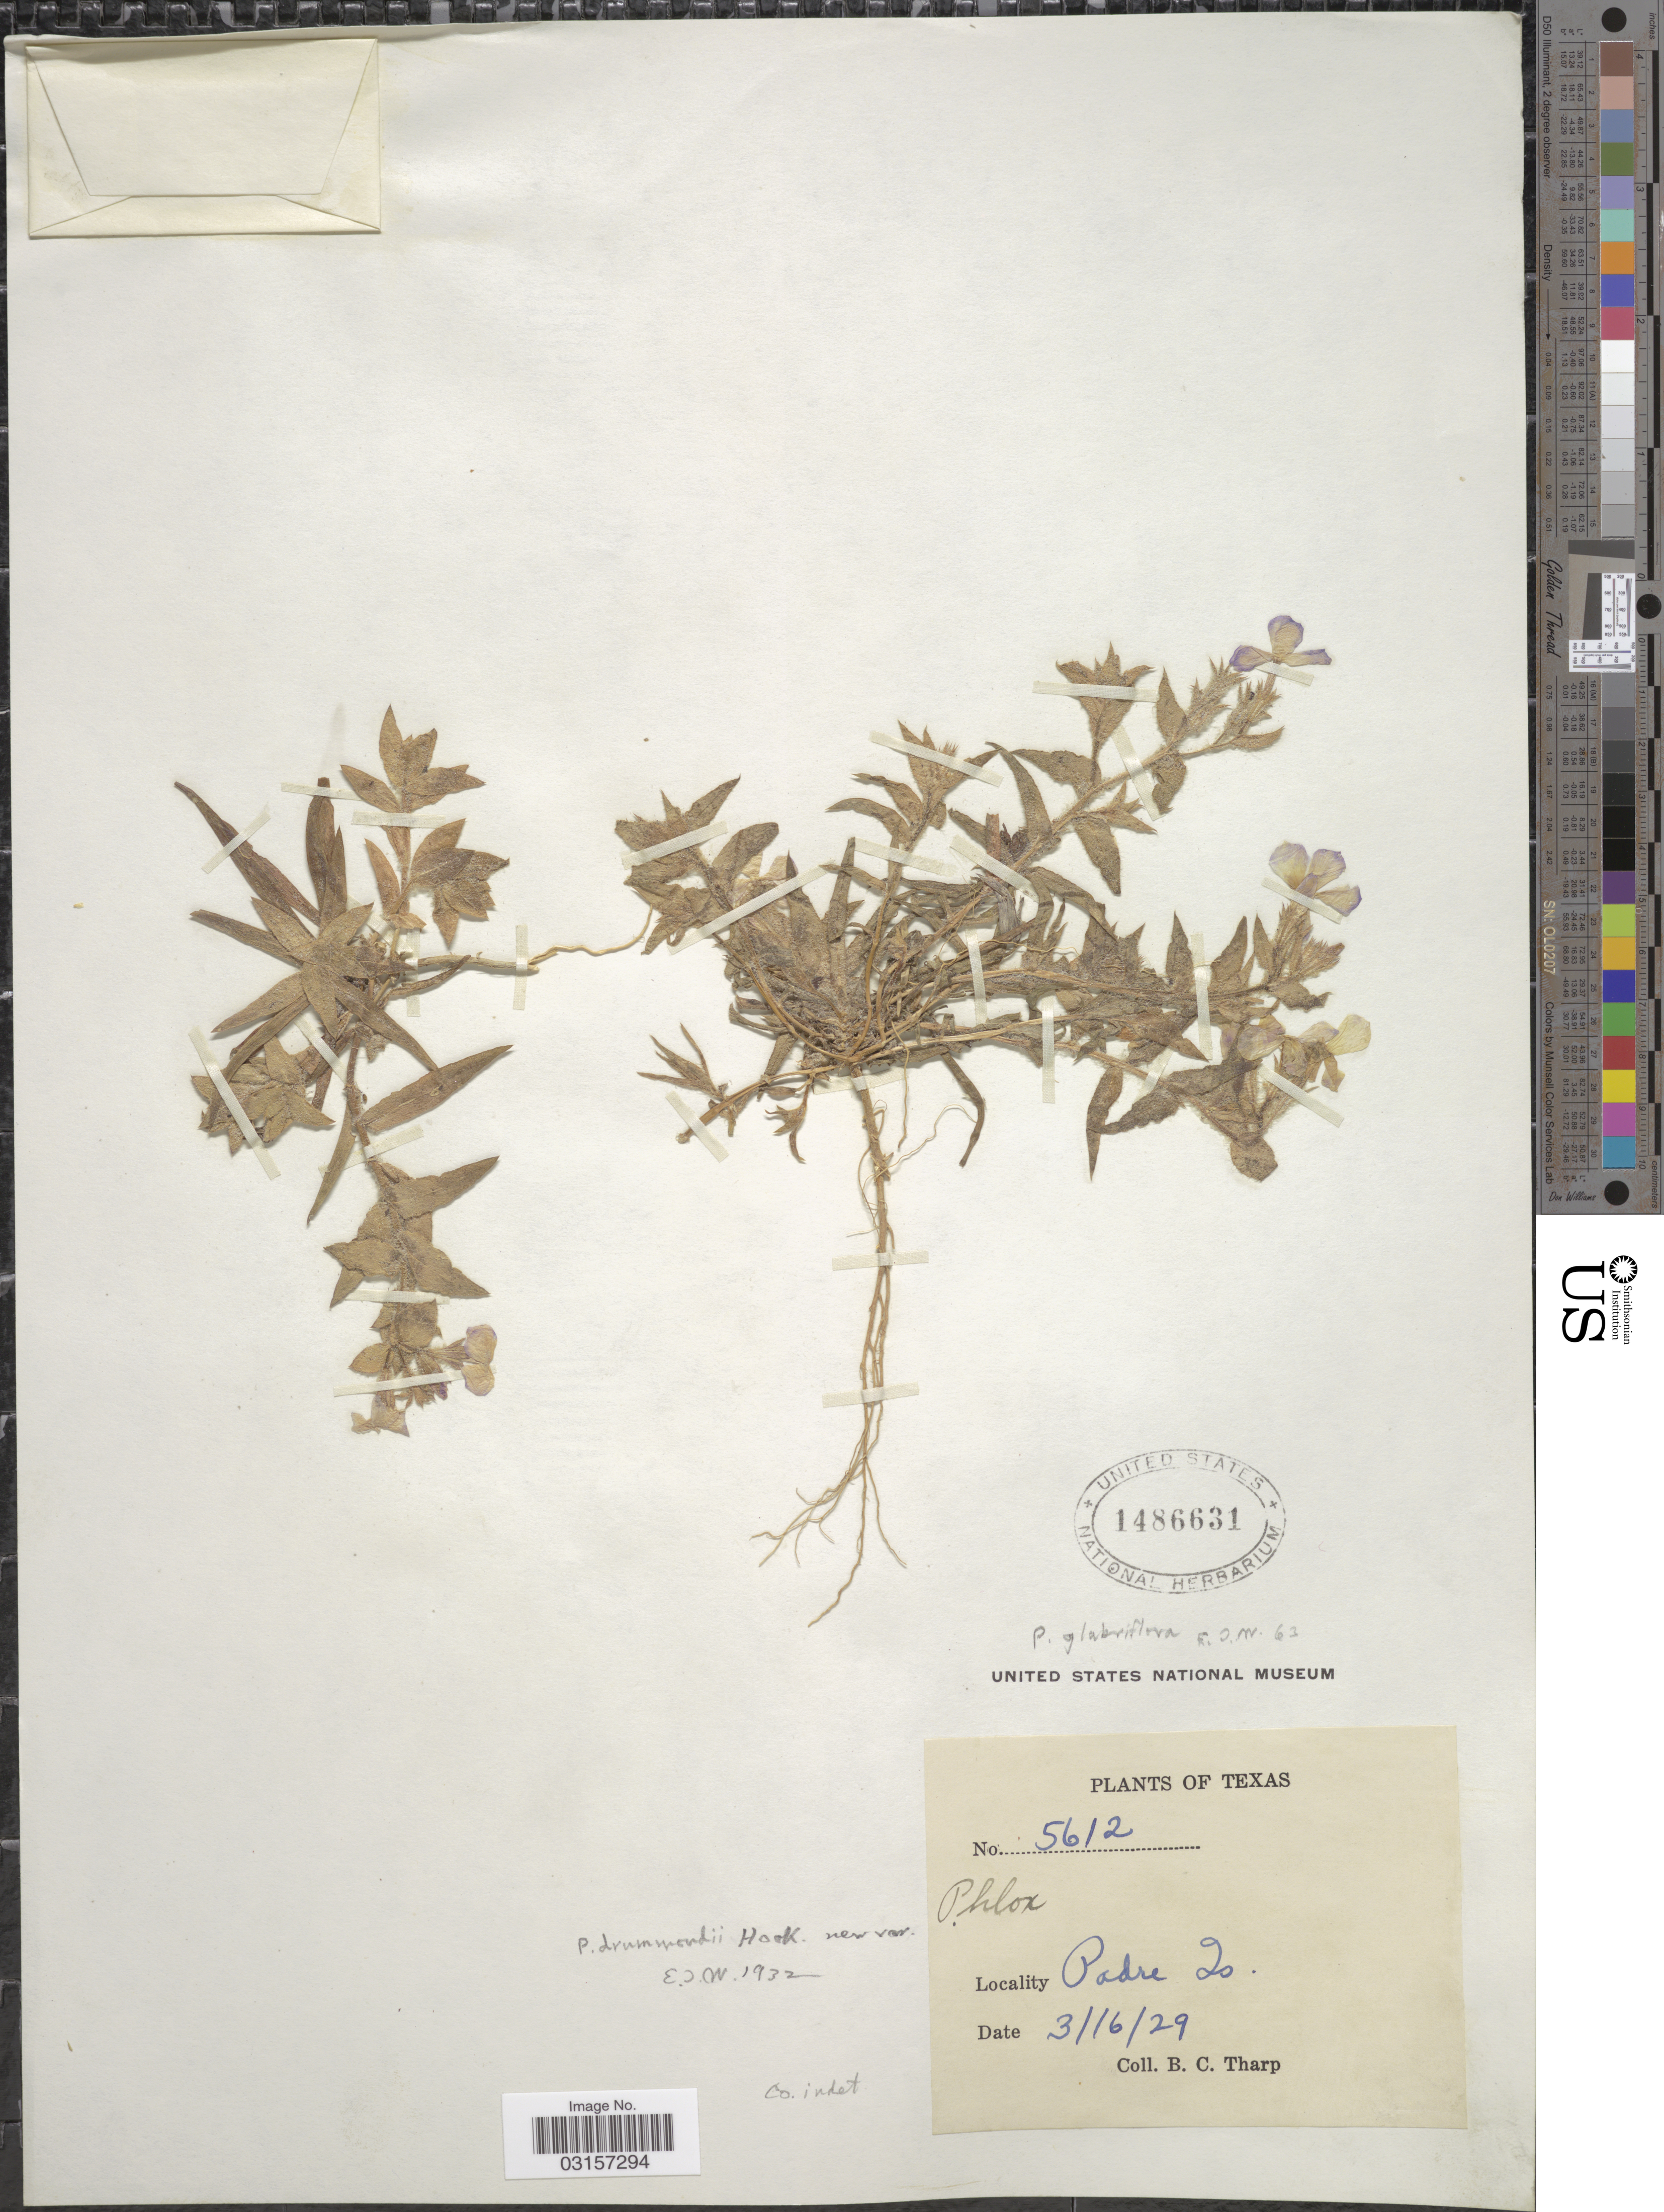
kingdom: Plantae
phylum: Tracheophyta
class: Magnoliopsida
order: Ericales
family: Polemoniaceae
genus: Phlox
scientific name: Phlox glabriflora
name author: (Brand) Whitehouse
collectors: B. C. Tharp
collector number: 5612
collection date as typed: Transcribed d/m/y: 16/3/29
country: United States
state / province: Texas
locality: Padre Co.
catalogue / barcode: US 1486631